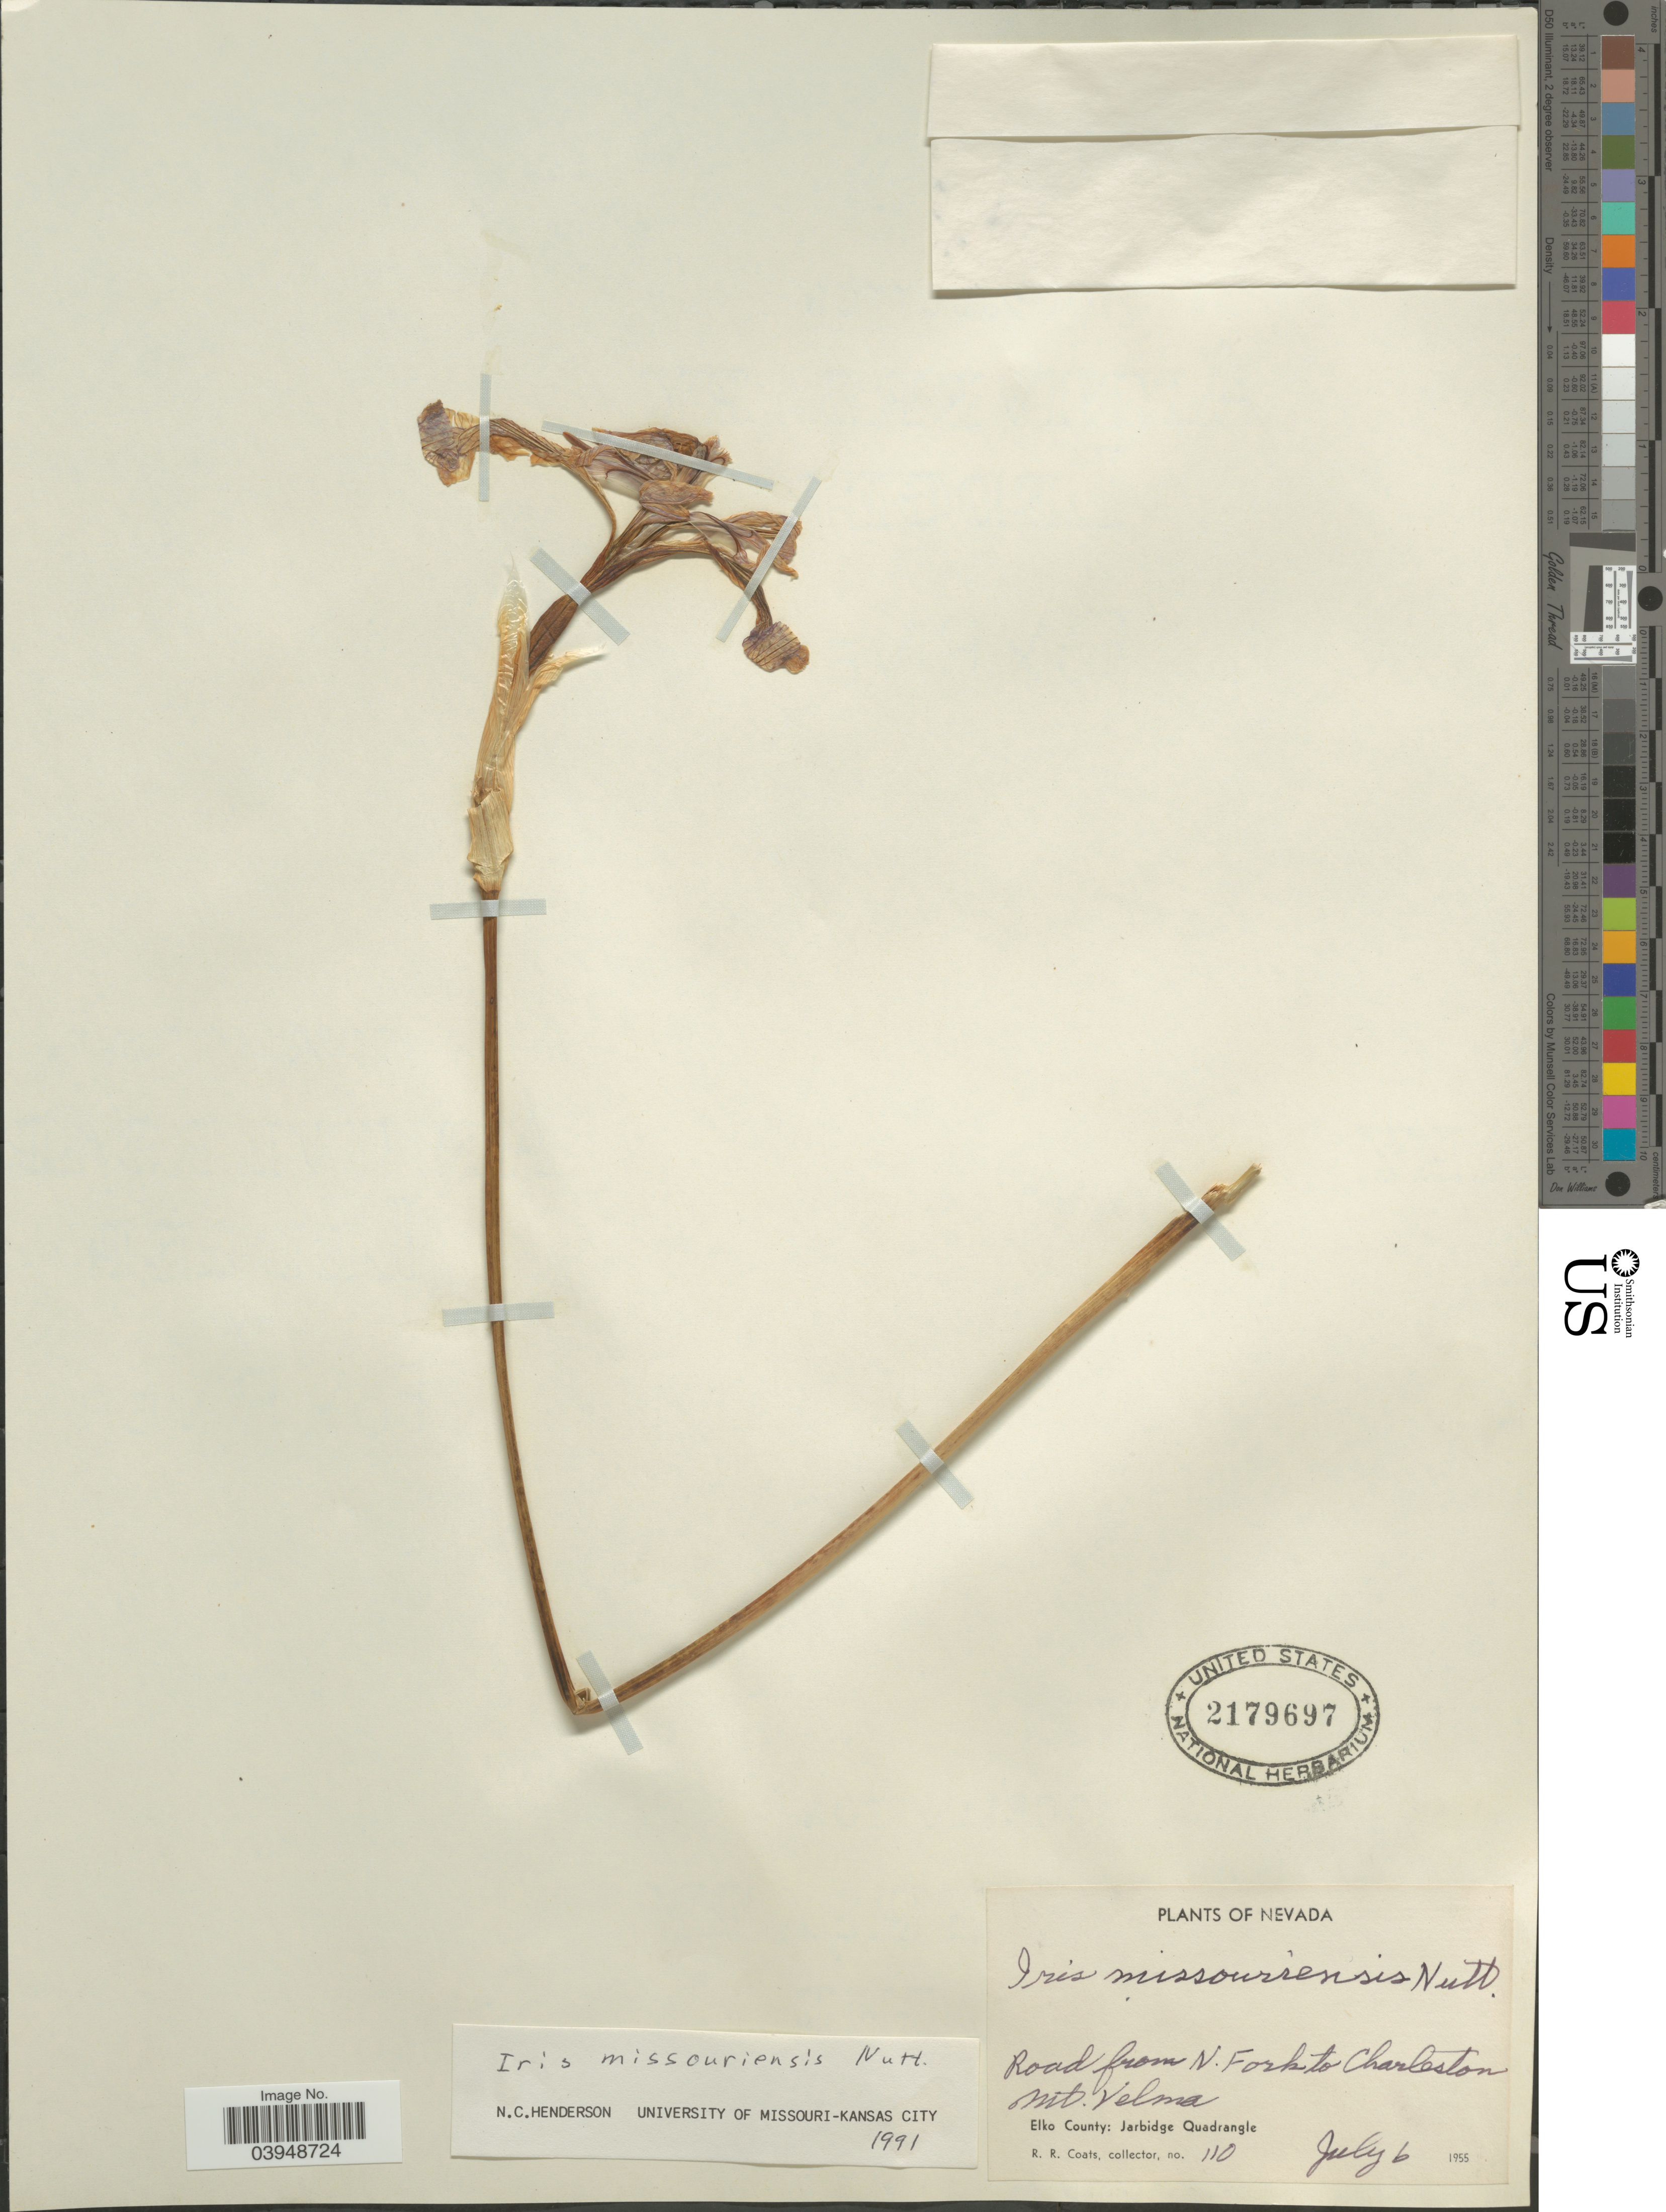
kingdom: Plantae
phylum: Tracheophyta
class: Liliopsida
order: Asparagales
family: Iridaceae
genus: Iris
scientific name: Iris missouriensis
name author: Nutt.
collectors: R. Coats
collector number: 110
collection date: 1955-07-06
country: United States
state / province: Nevada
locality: Road from N. Fork to Charleston Mt. Velma. Elko County: Jarbridge Quadrangle.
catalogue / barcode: US 2179697